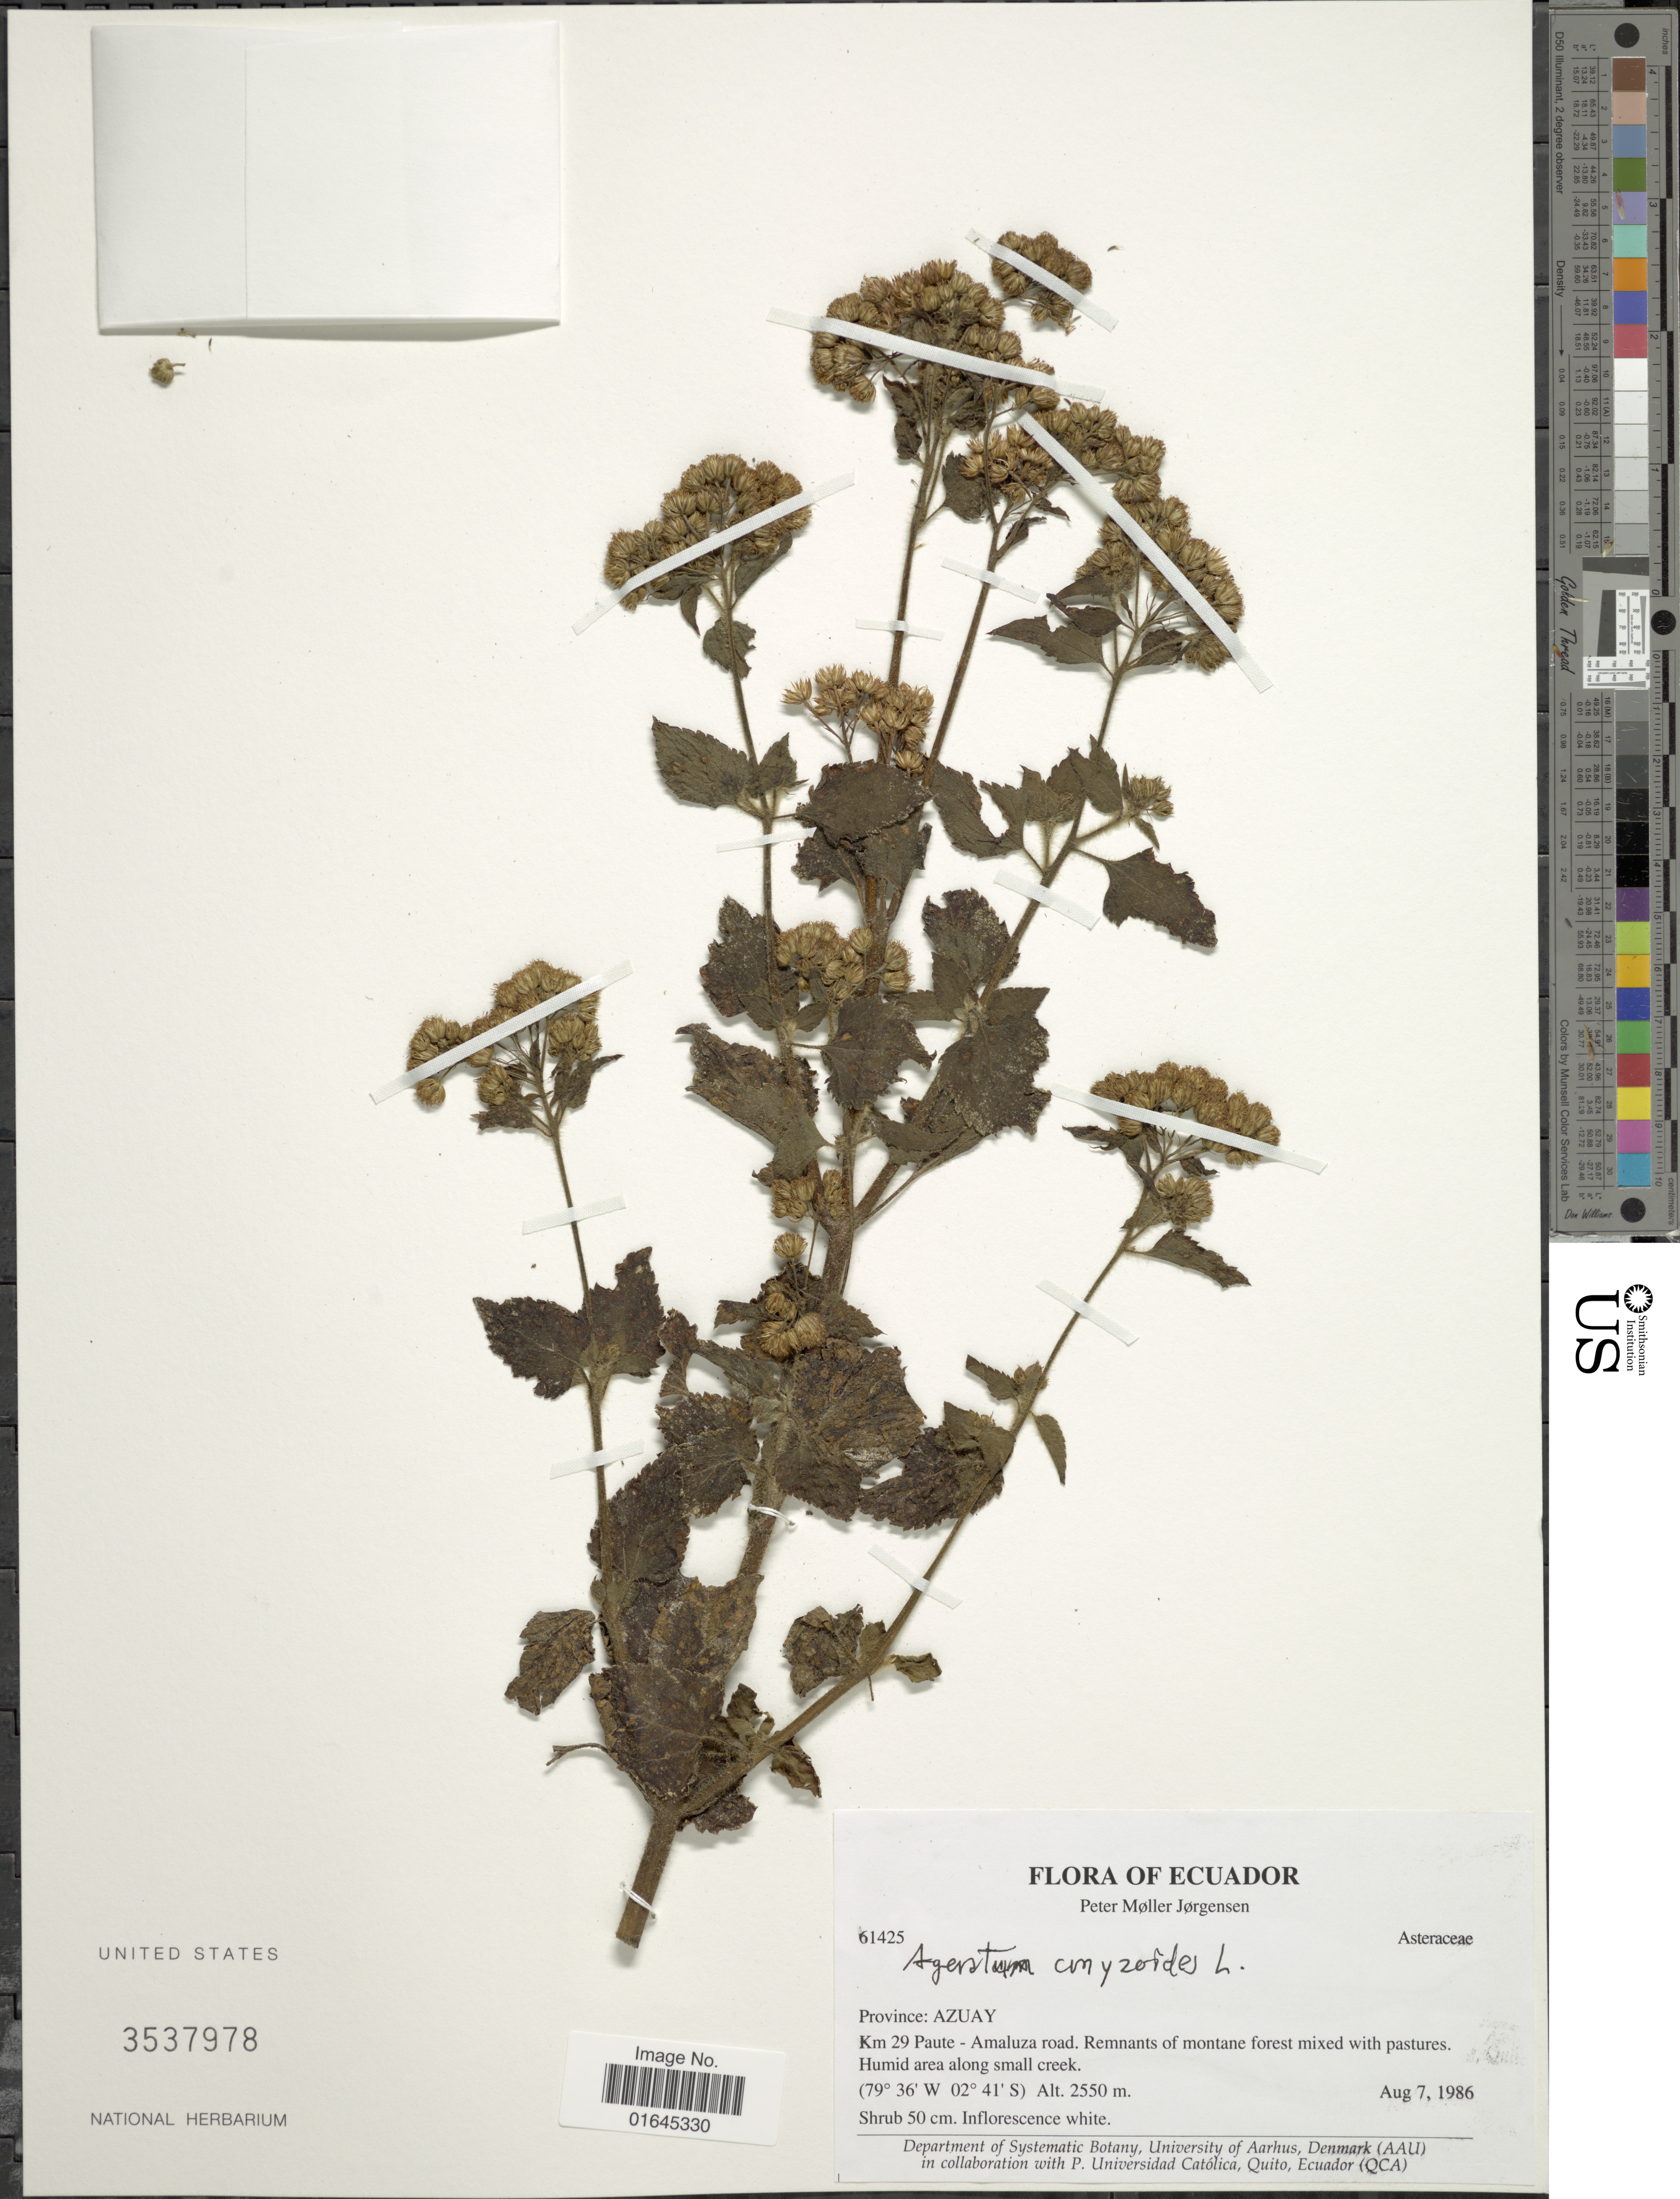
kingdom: Plantae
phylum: Tracheophyta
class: Magnoliopsida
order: Asterales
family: Asteraceae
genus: Ageratum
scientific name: Ageratum conyzoides subsp. conyzoides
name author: L.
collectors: P. M. Jørgensen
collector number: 61425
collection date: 1986-08-07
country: Ecuador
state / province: Azuay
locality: Km 29 Paute - Amaluza road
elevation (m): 2550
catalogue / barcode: US 3537978